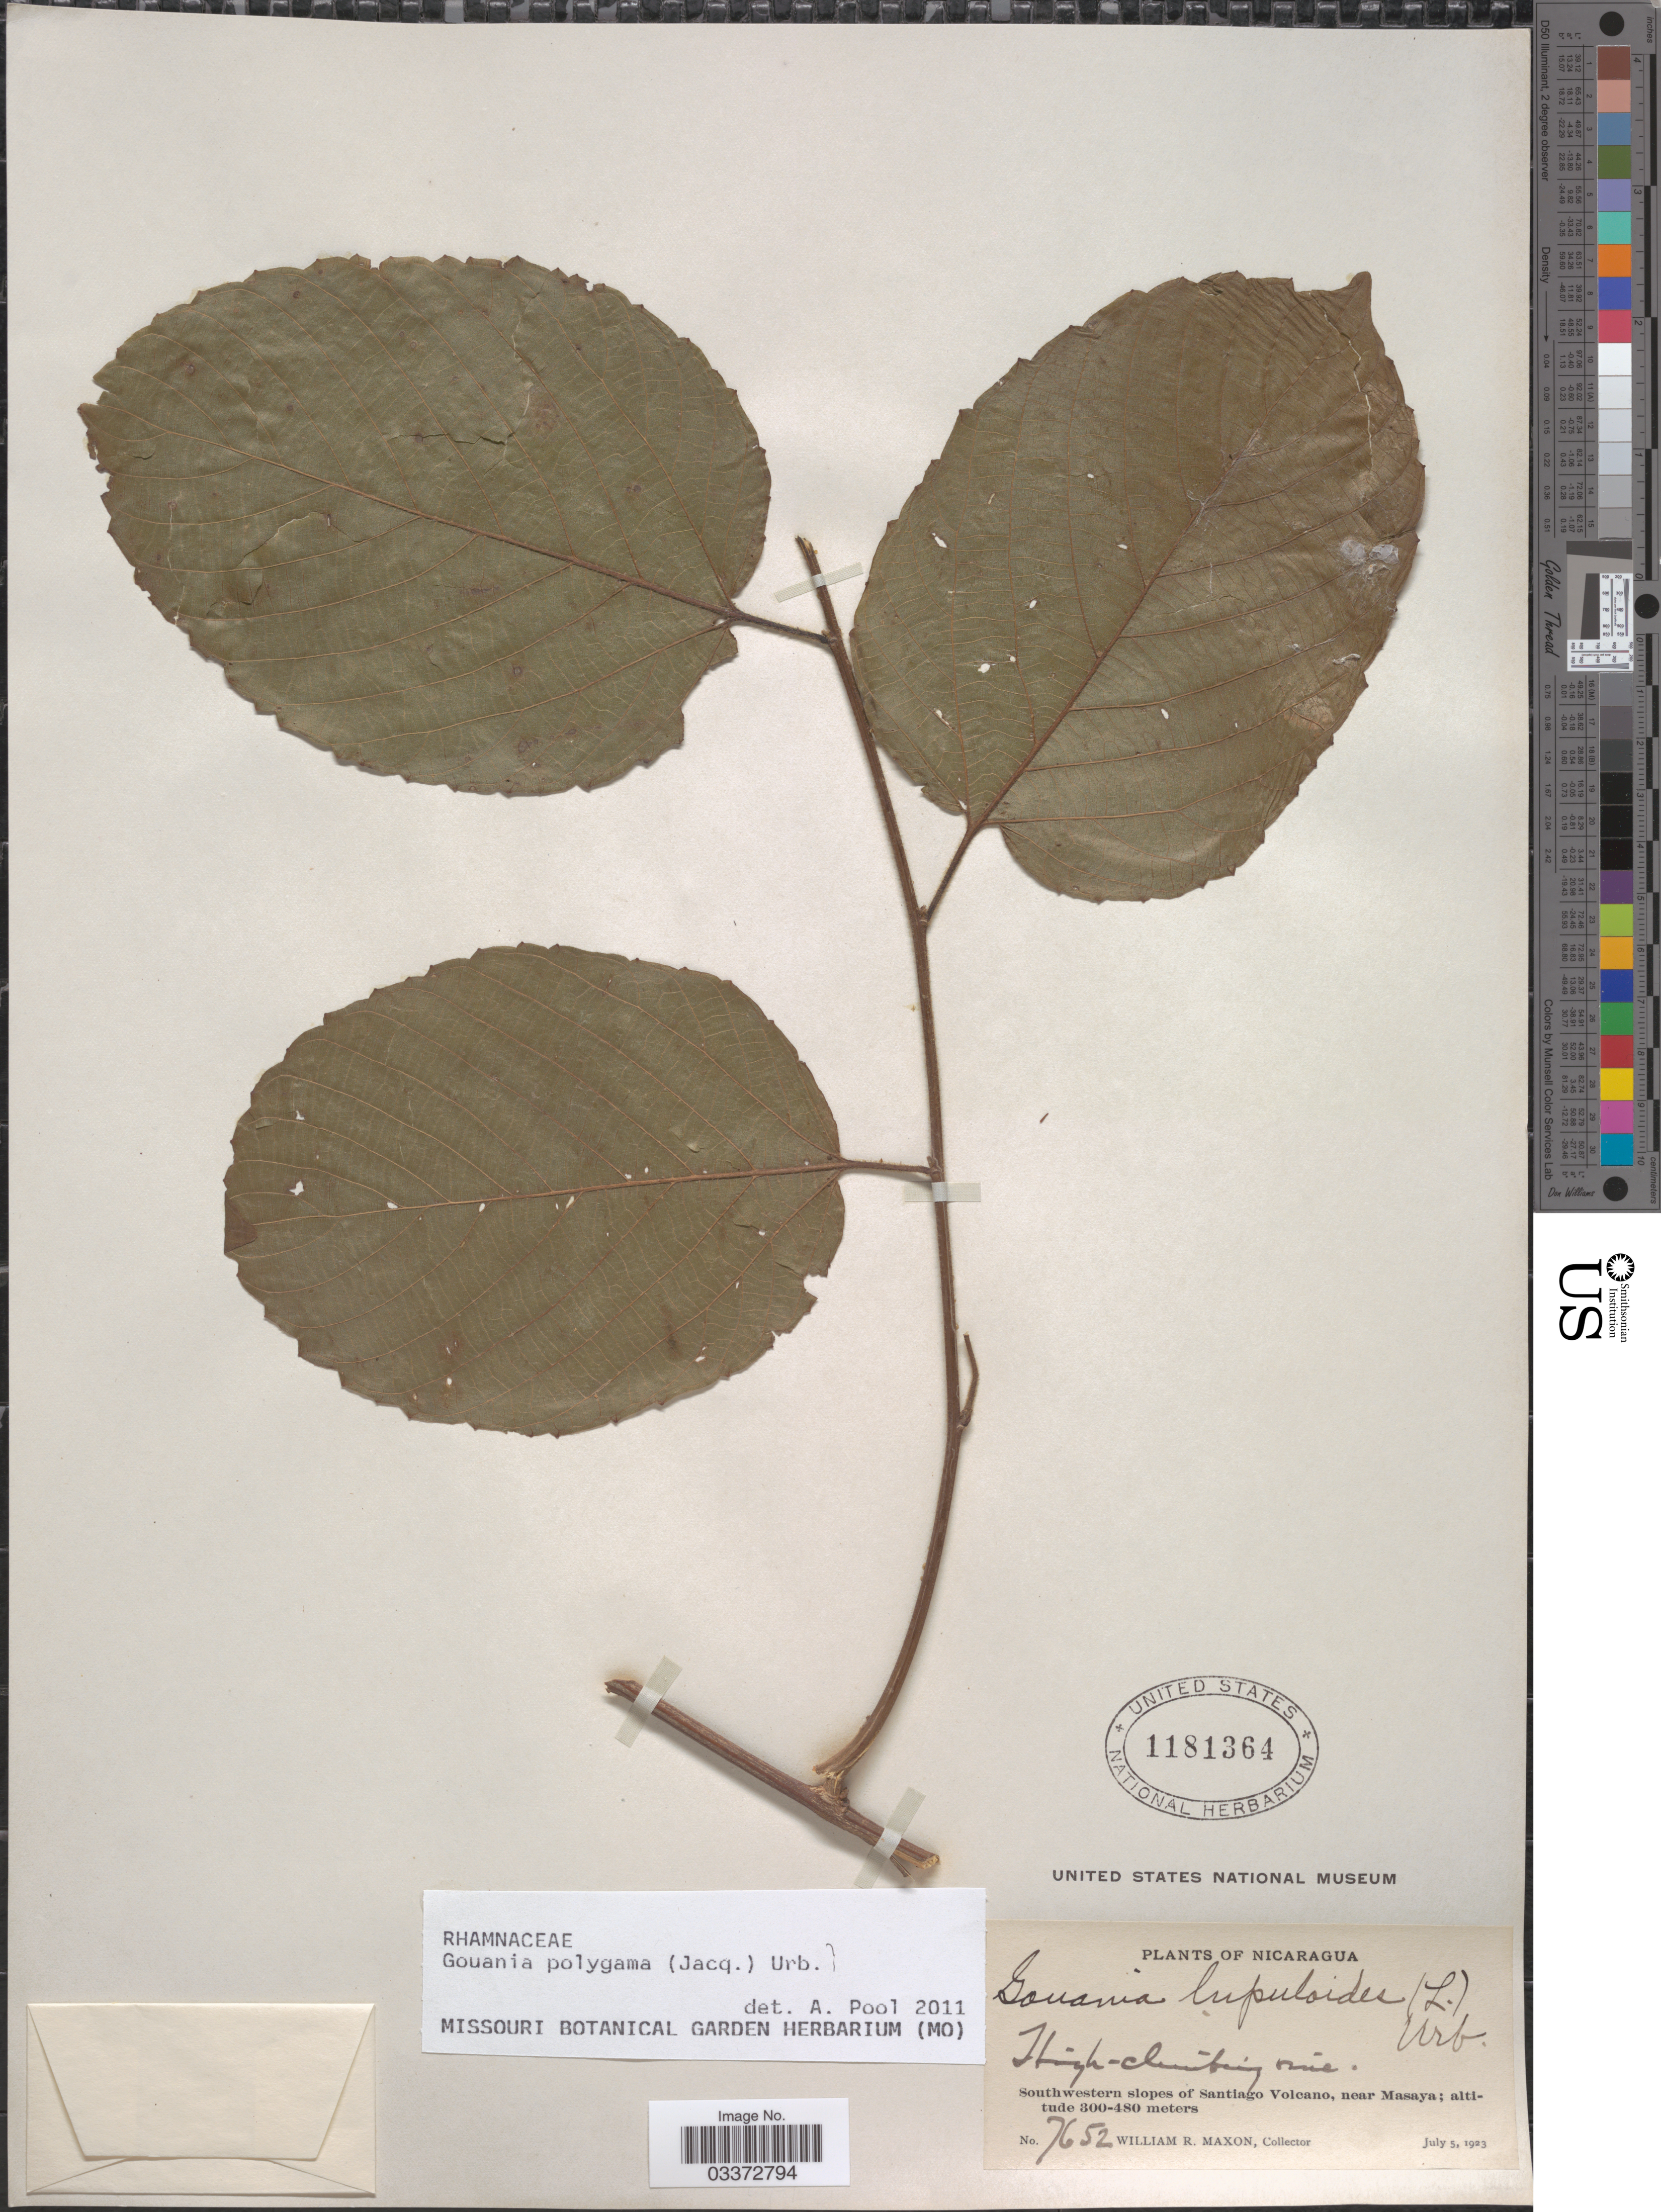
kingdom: Plantae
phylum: Tracheophyta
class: Magnoliopsida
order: Rosales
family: Rhamnaceae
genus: Gouania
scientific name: Gouania polygama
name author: (Jacq.) Urb.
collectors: W. R. Maxon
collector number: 7652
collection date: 1923-07-05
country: Nicaragua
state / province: Masaya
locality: Southwestern slopes of Santiago Volcano, near Masaya.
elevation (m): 300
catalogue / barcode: US 1181364